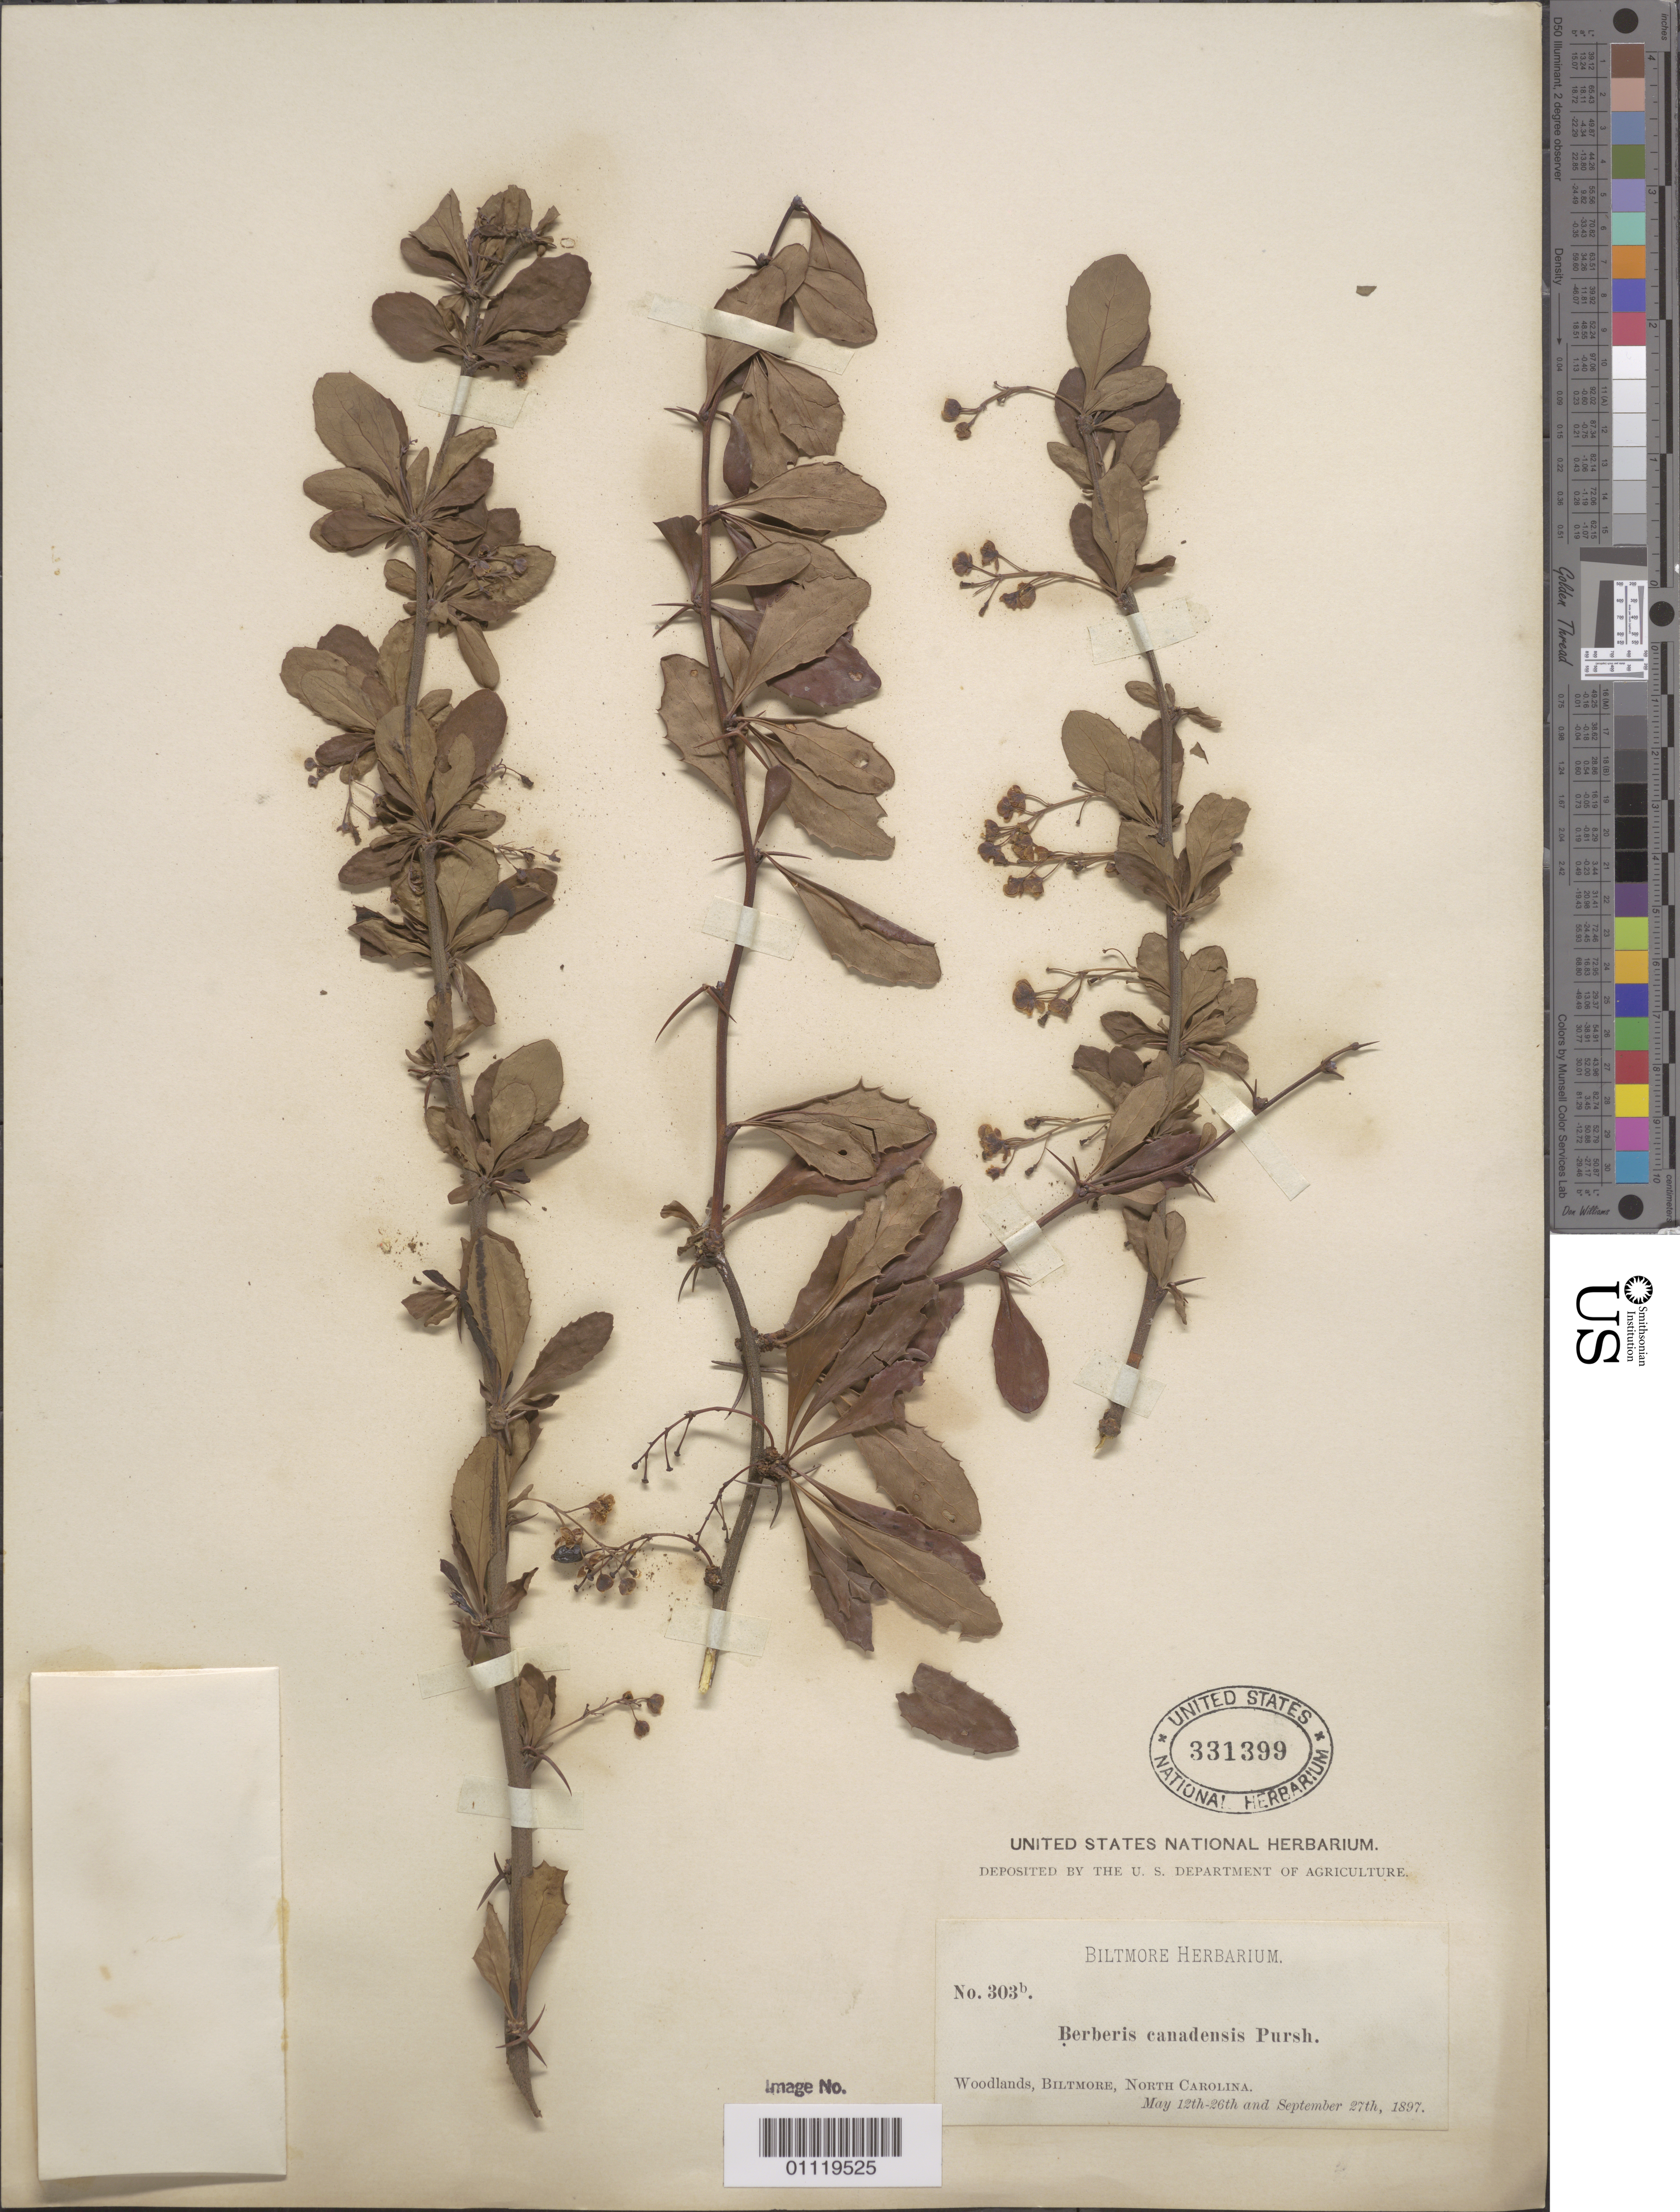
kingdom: Plantae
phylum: Tracheophyta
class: Magnoliopsida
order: Ranunculales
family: Berberidaceae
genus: Berberis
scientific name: Berberis canadensis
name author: Mill.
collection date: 1897-05-12/1897-09-27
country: United States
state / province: North Carolina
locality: Biltmore city, woodlands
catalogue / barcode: US 331399